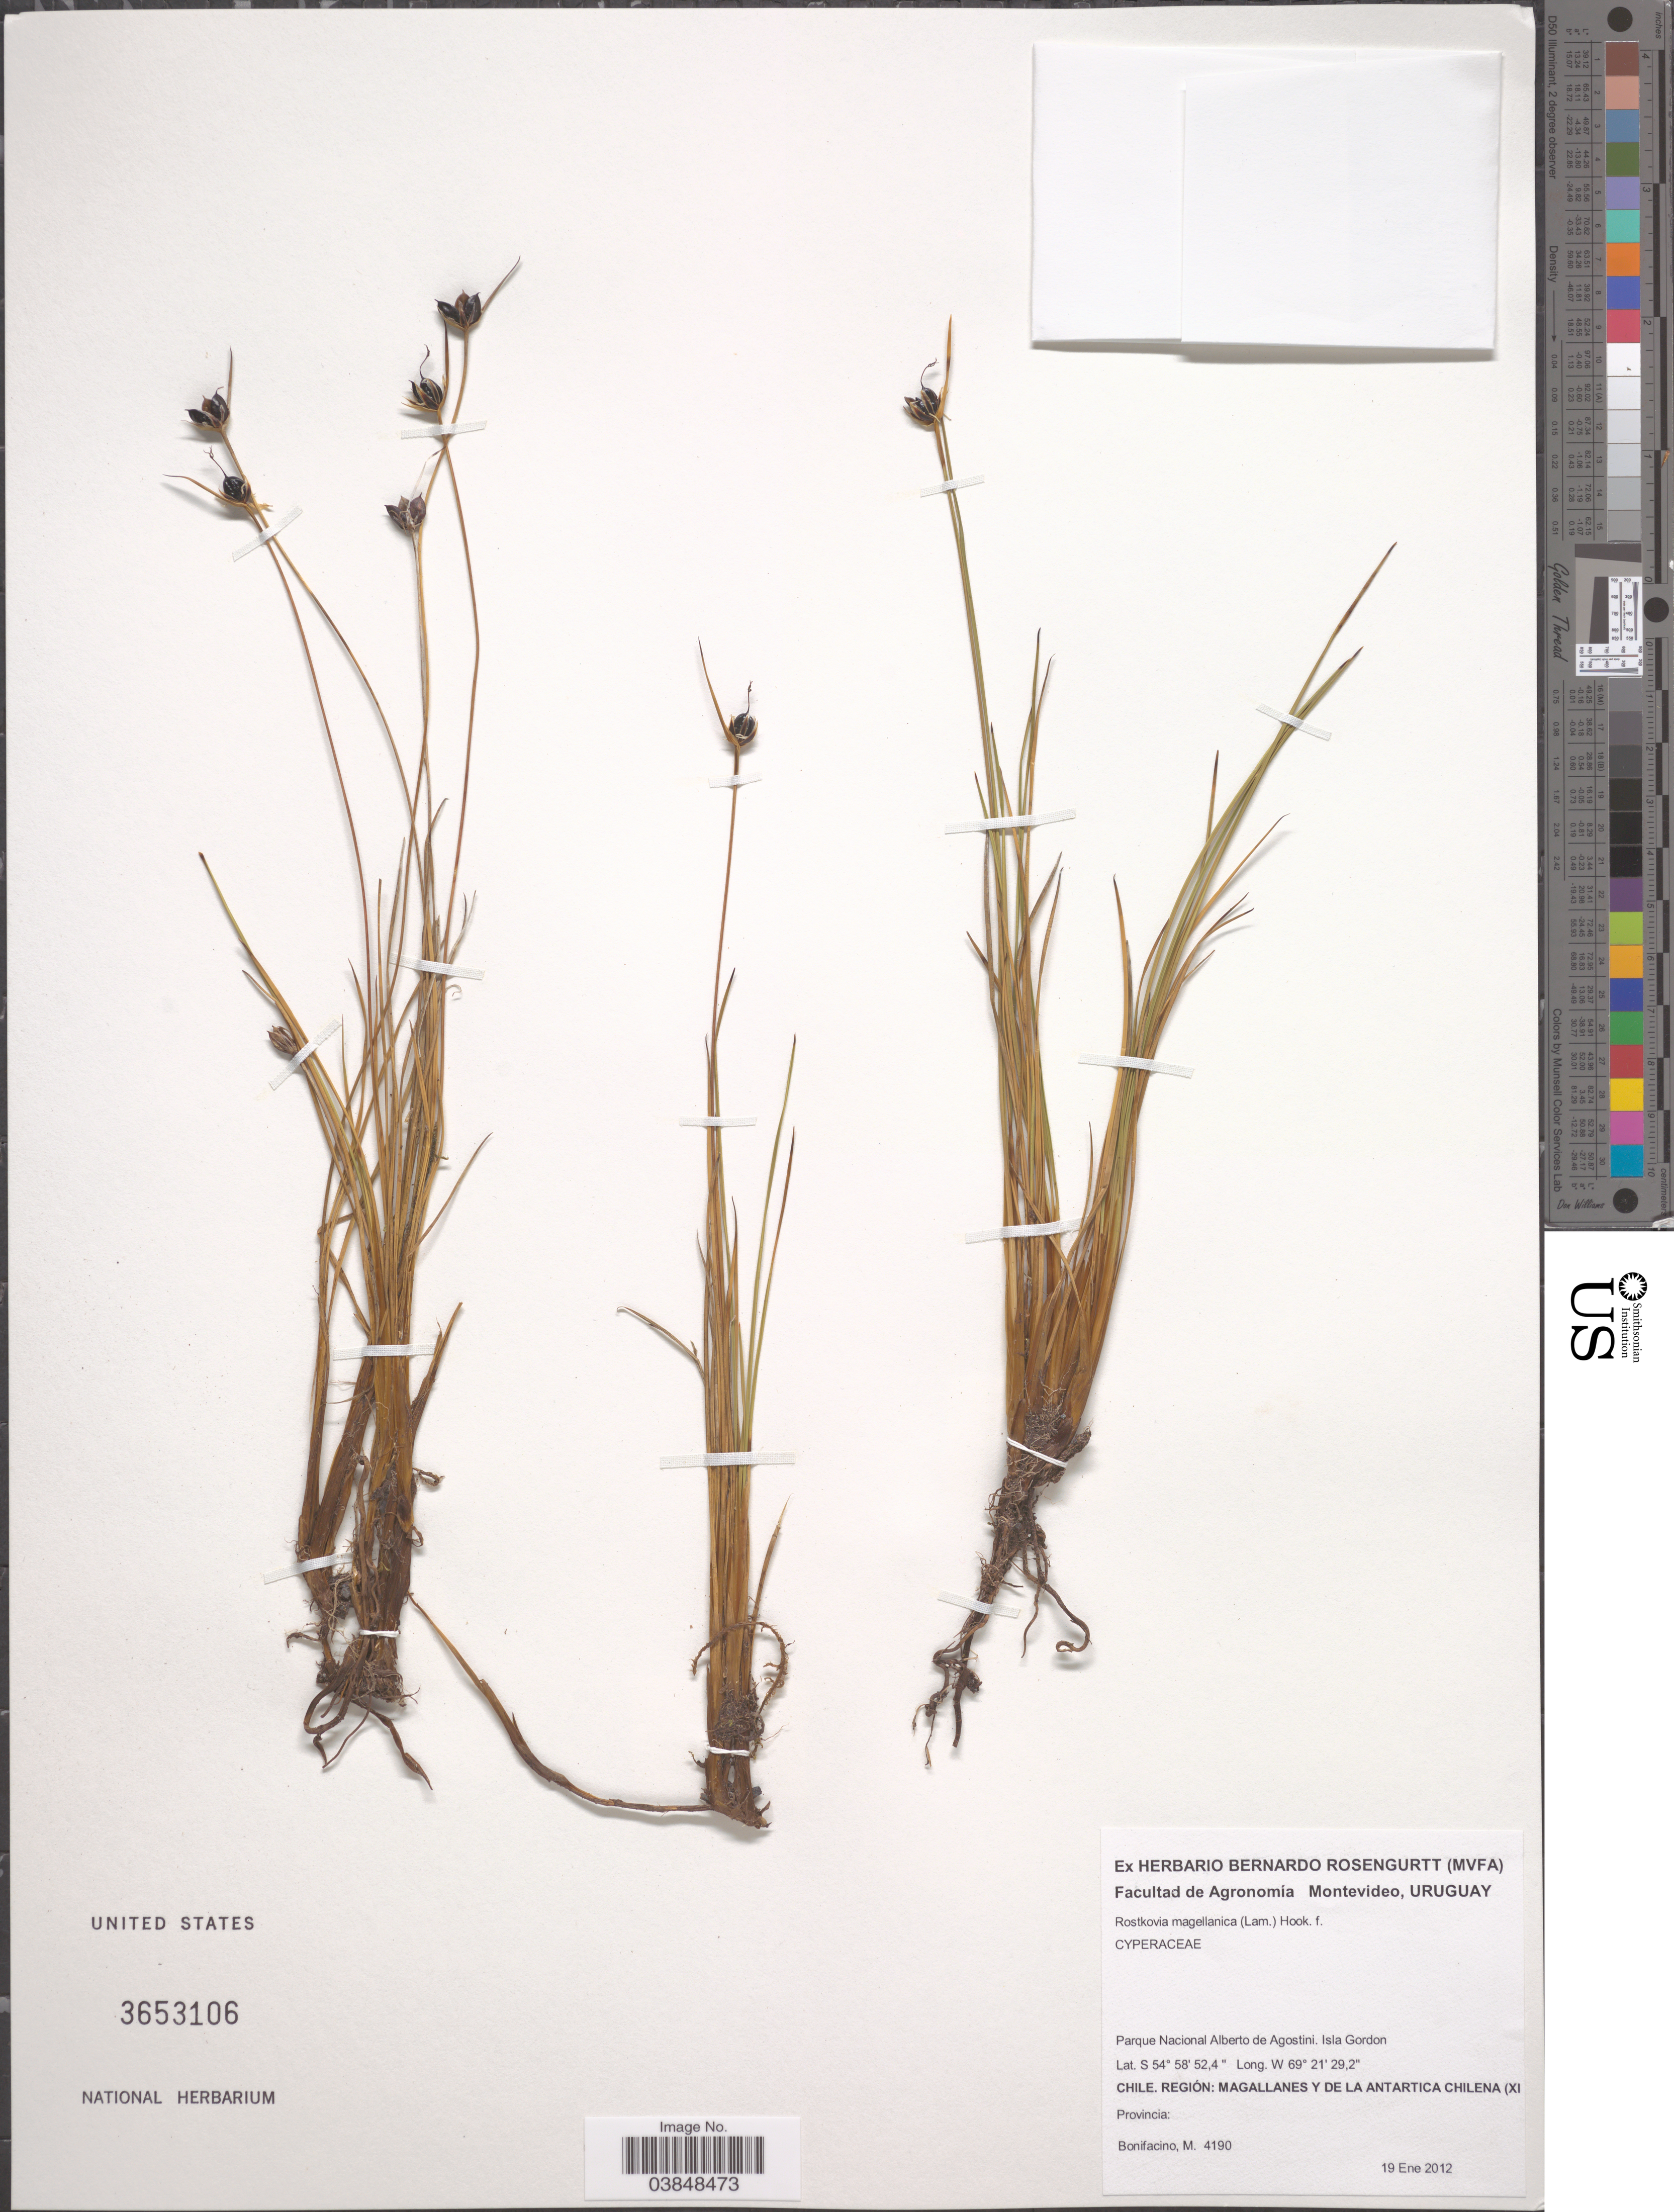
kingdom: Plantae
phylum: Tracheophyta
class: Liliopsida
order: Poales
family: Juncaceae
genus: Rostkovia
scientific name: Rostkovia magellanica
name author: (Lam.) Hook. f.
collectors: M. Bonifacino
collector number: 4190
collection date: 2012-01-19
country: Chile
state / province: Magallanes y de la Antártica Chilena (XII)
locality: Parque Nacional Alberto de Agostini. Isla Gordon. Región: Magallanes y de la Antartica Chilena XI.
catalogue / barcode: US 3653106